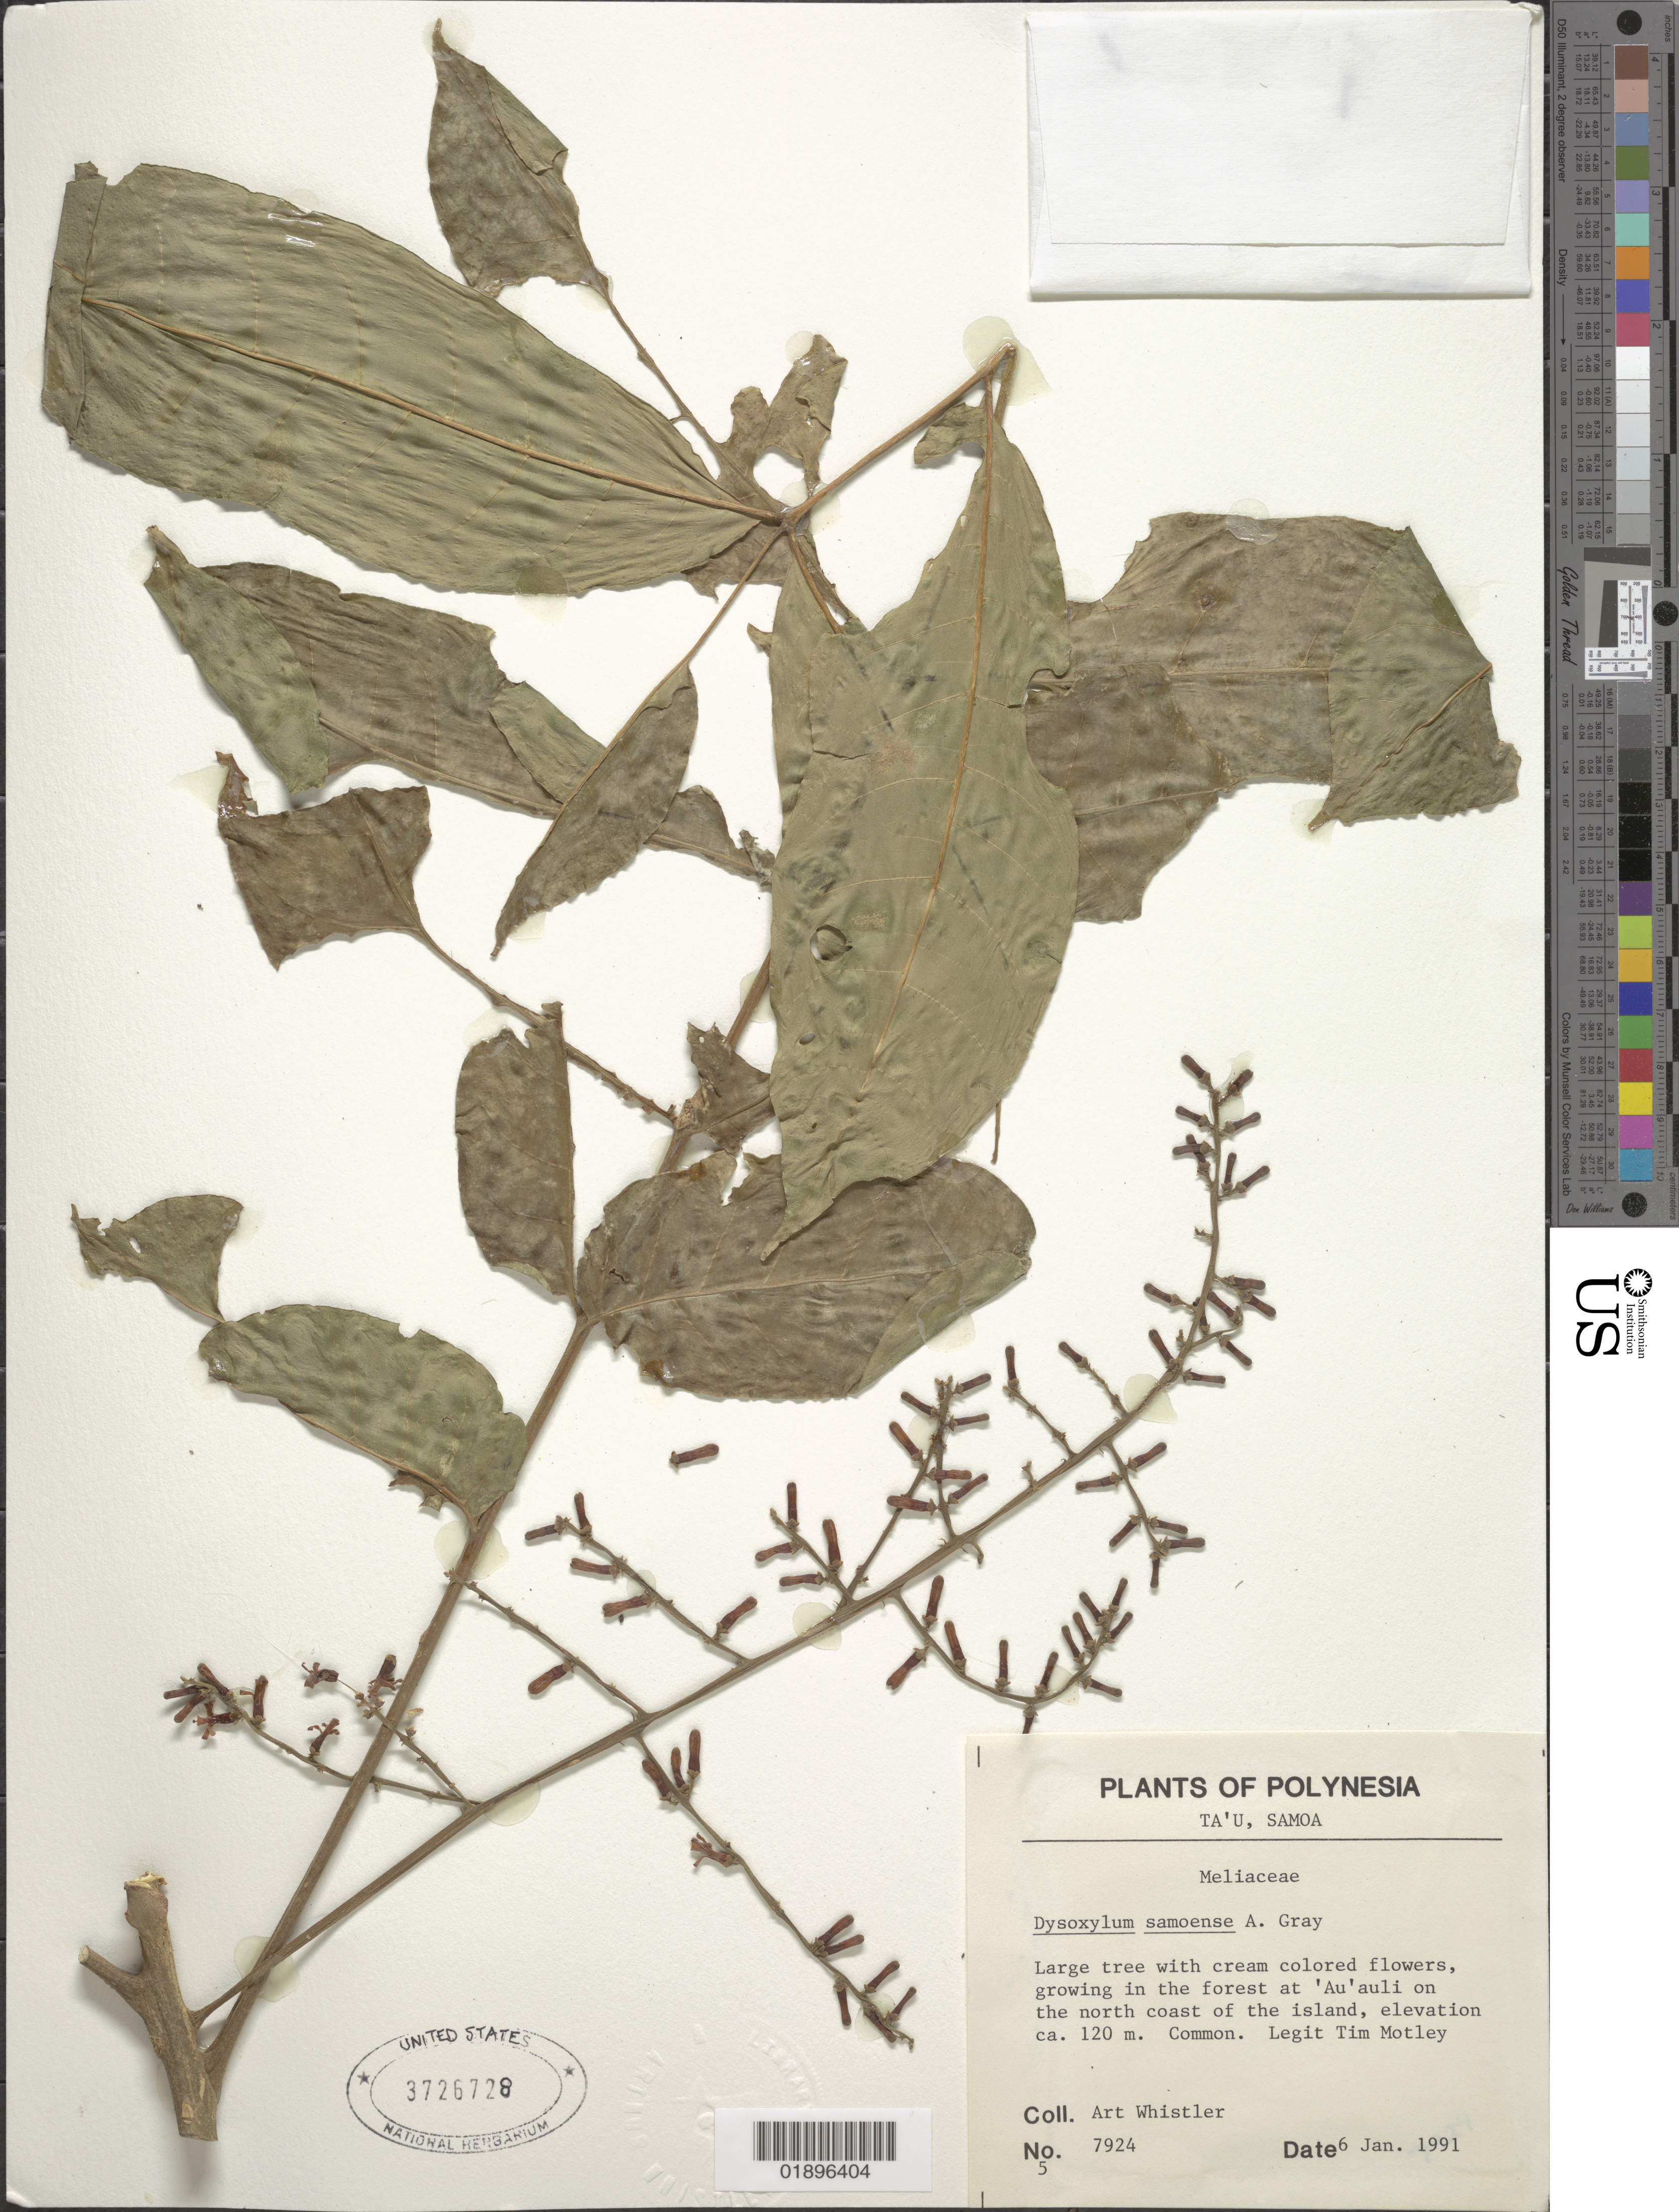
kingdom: Plantae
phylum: Tracheophyta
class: Magnoliopsida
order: Sapindales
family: Meliaceae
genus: Didymocheton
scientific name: Didymocheton alliaceus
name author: (G. Forst.) Mabb.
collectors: A. Whistler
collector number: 7924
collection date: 1991-01-06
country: American Samoa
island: Ta'u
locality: At 'Au'auli on the north coast of the island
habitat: Forest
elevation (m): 120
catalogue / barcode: US 3726728